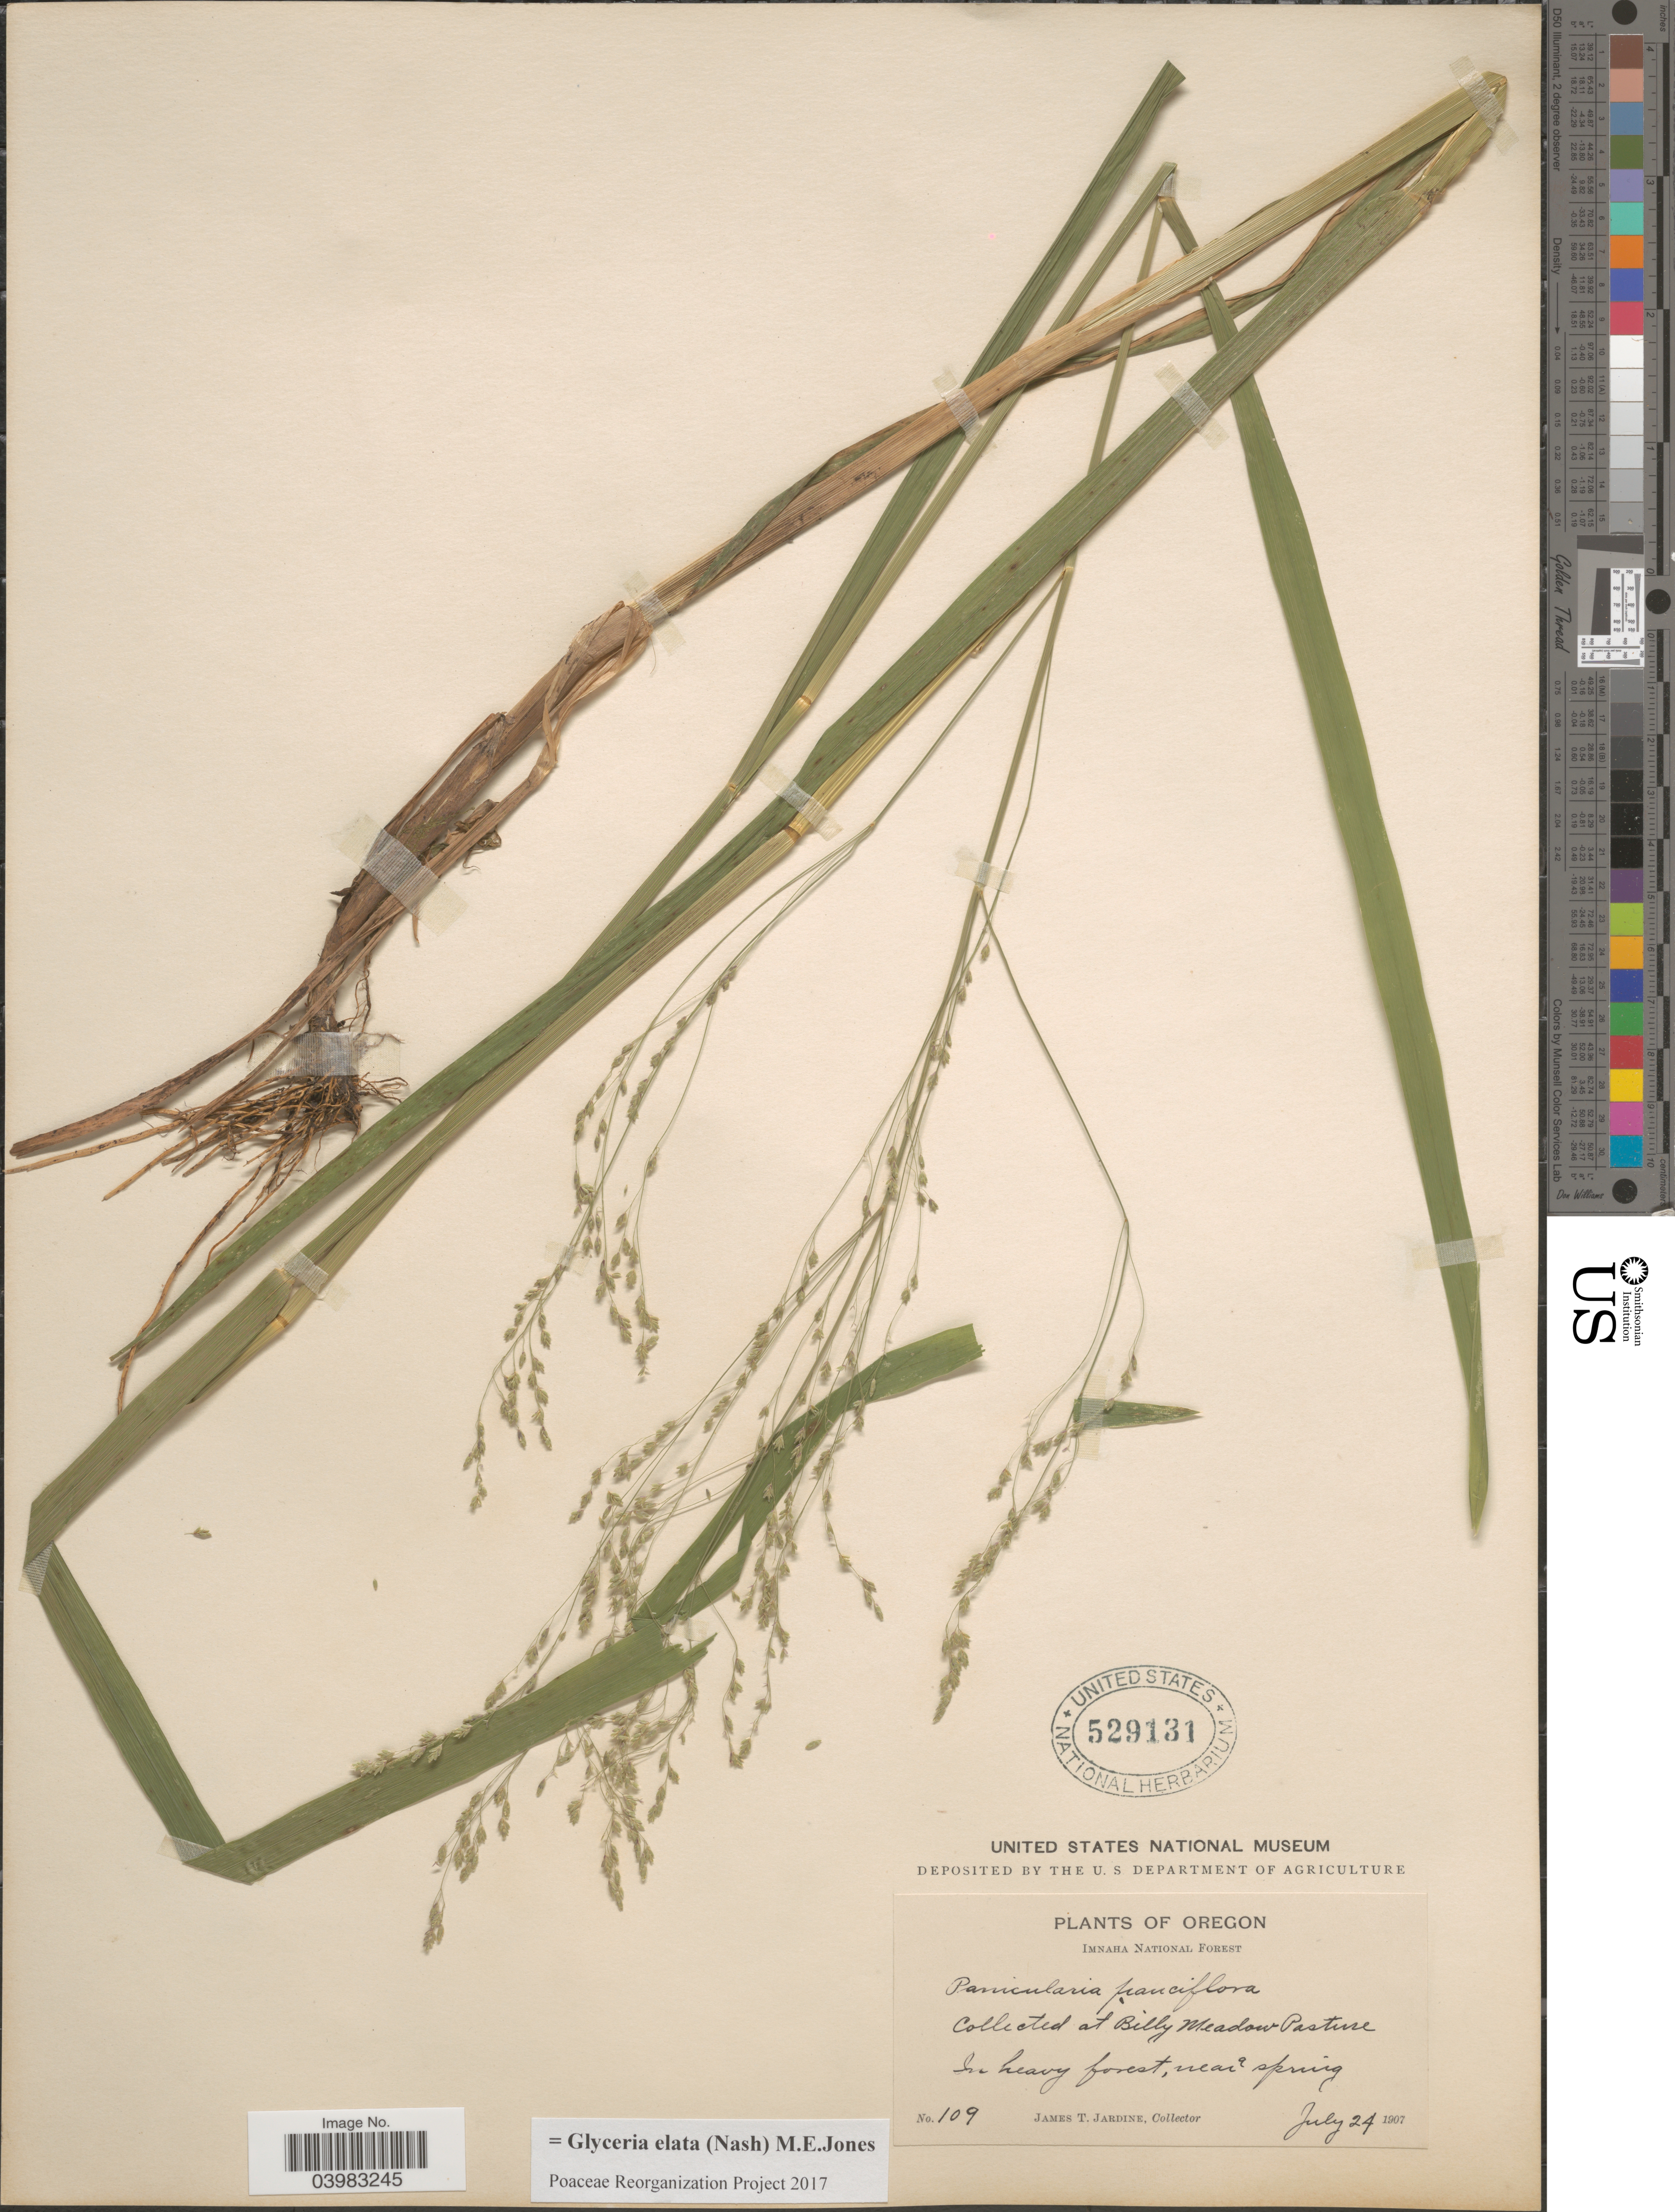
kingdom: Plantae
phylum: Tracheophyta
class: Liliopsida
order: Poales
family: Poaceae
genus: Glyceria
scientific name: Glyceria elata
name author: (Nash) M.E. Jones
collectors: J. T. Jardine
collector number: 109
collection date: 1907-07-24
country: United States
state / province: Oregon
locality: Imnaha National Forest. At Billy Meadow Pasture. In heavy forest, near a spring.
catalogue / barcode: US 529131